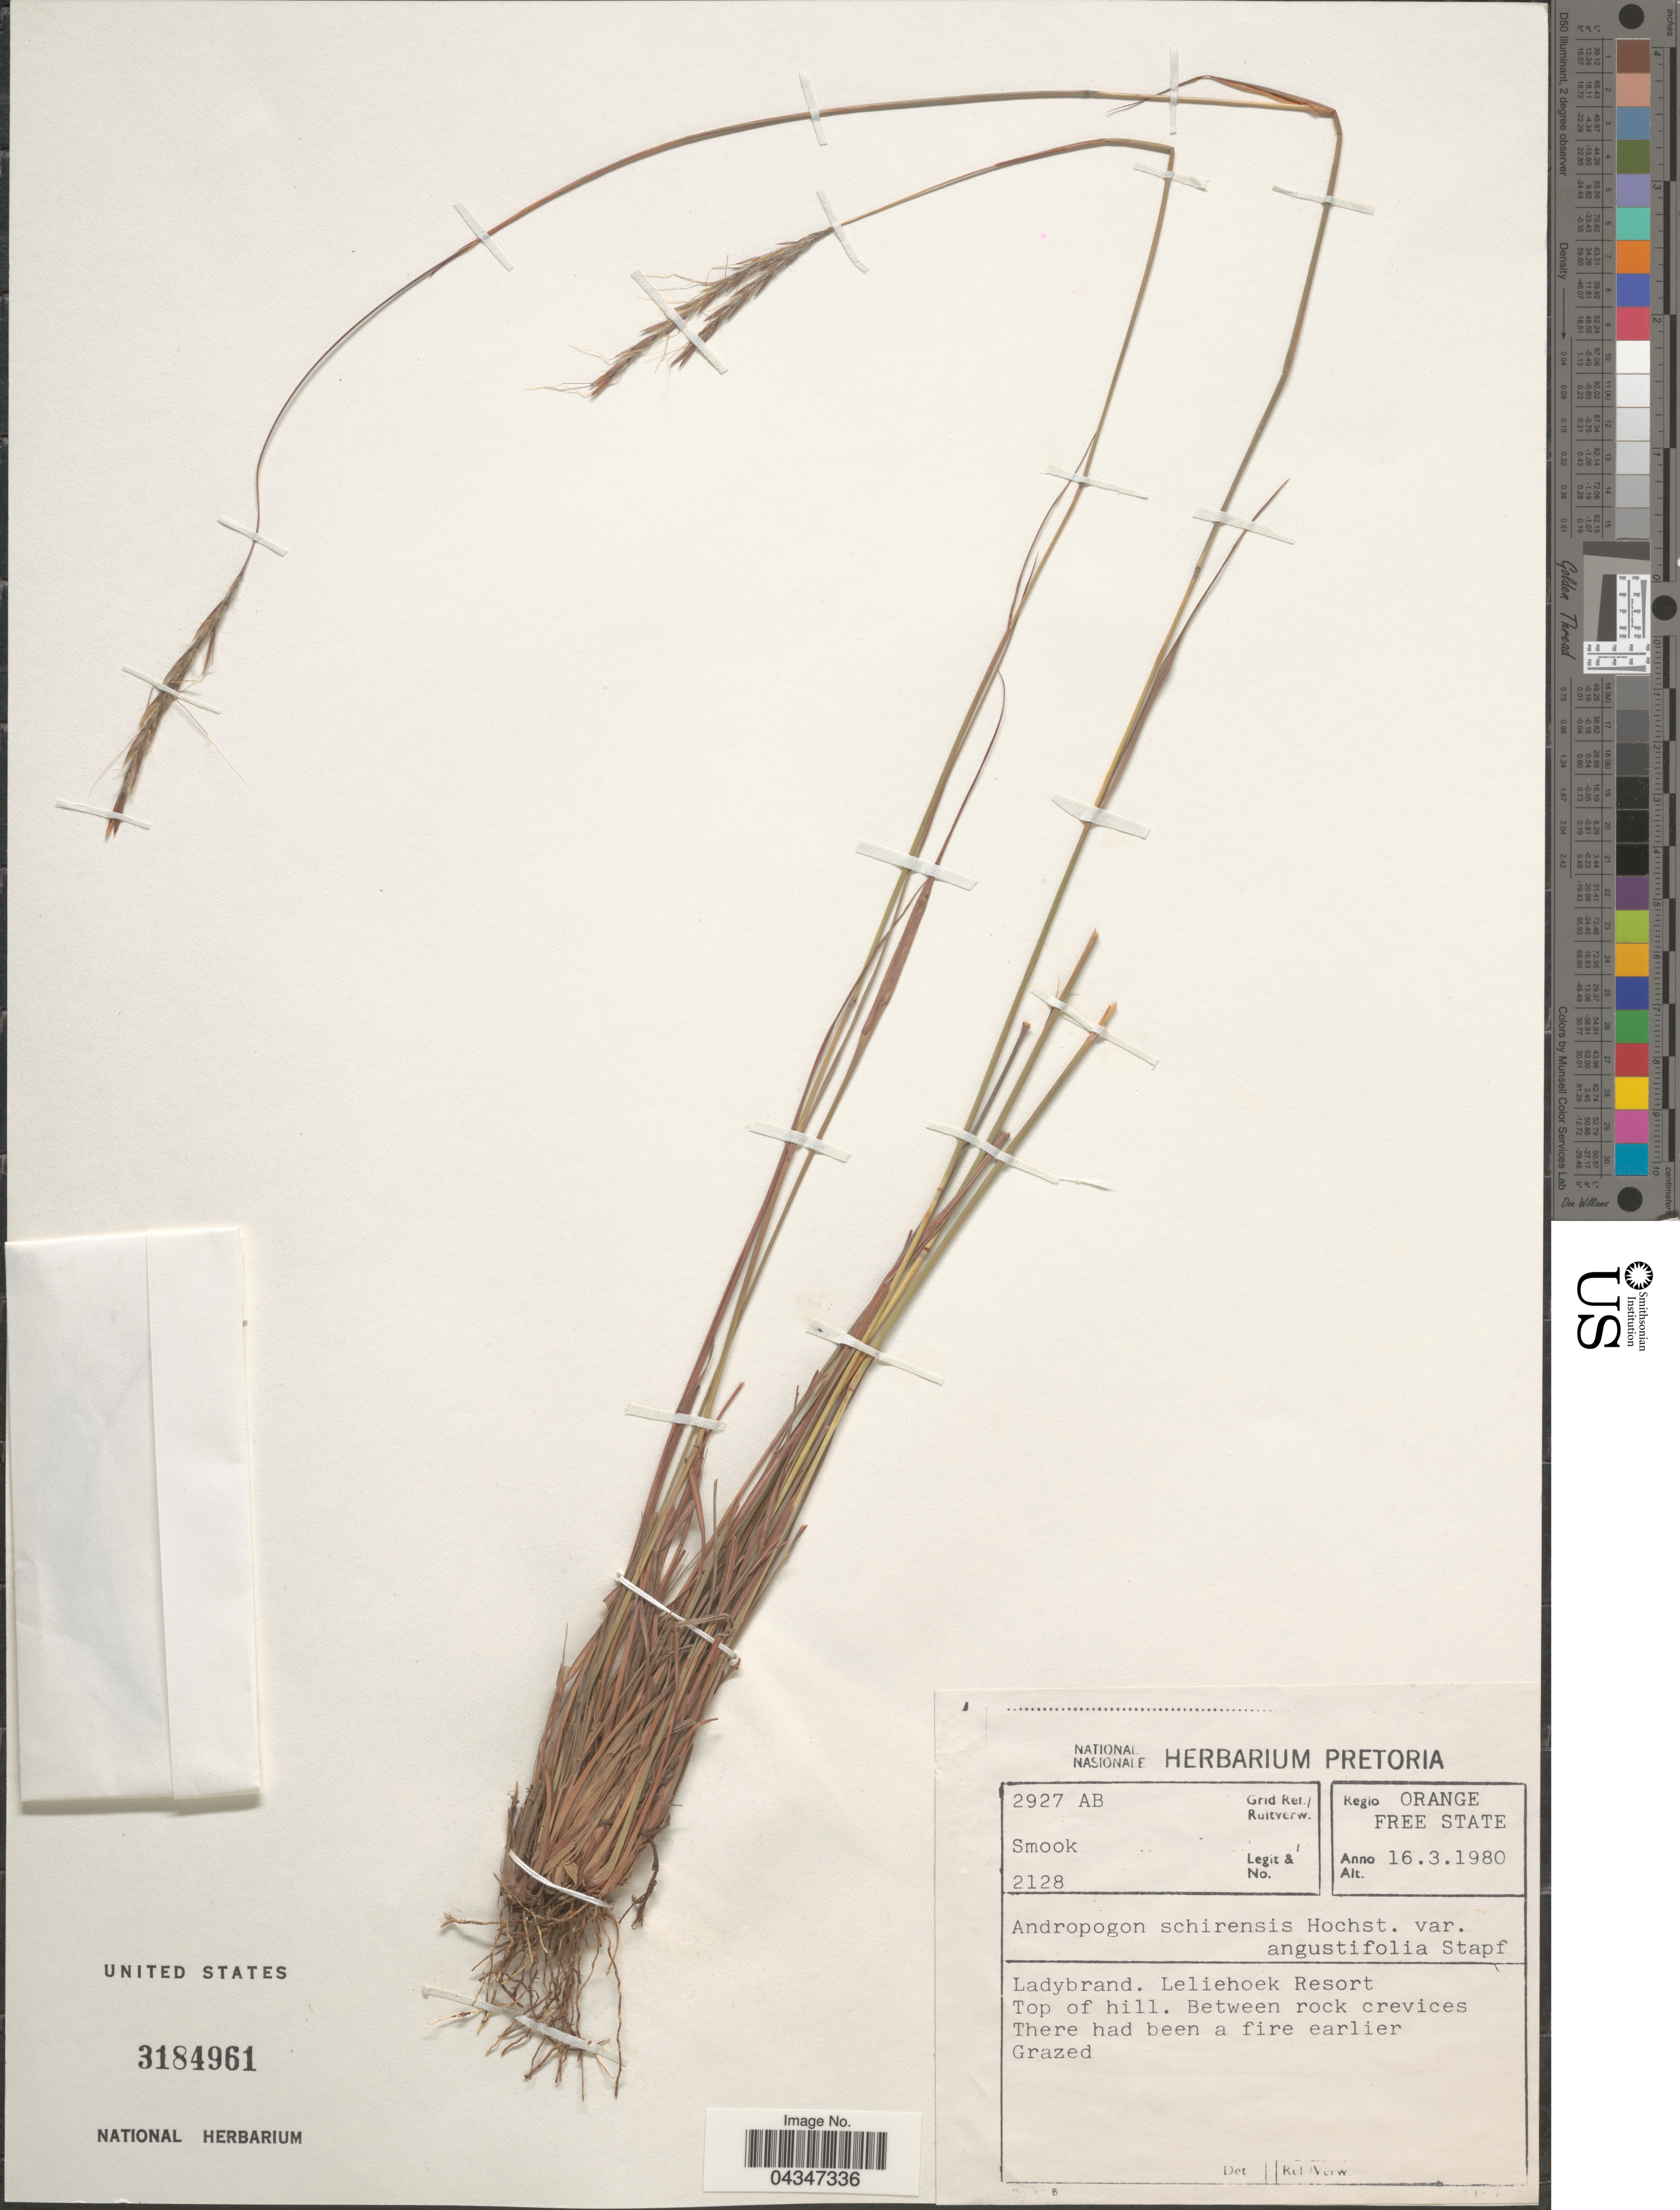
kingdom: Plantae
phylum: Tracheophyta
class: Liliopsida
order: Poales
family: Poaceae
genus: Andropogon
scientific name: Andropogon schirensis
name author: Hochst. ex A. Rich.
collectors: Smook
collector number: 2128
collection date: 1980-03-16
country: South Africa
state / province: Free State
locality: Grid Ref./ Ruitverw. 2927 AB. Regio Orange Free State. Ladybrand. Leliehoek Resort Top of hill.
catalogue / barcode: US 3184961